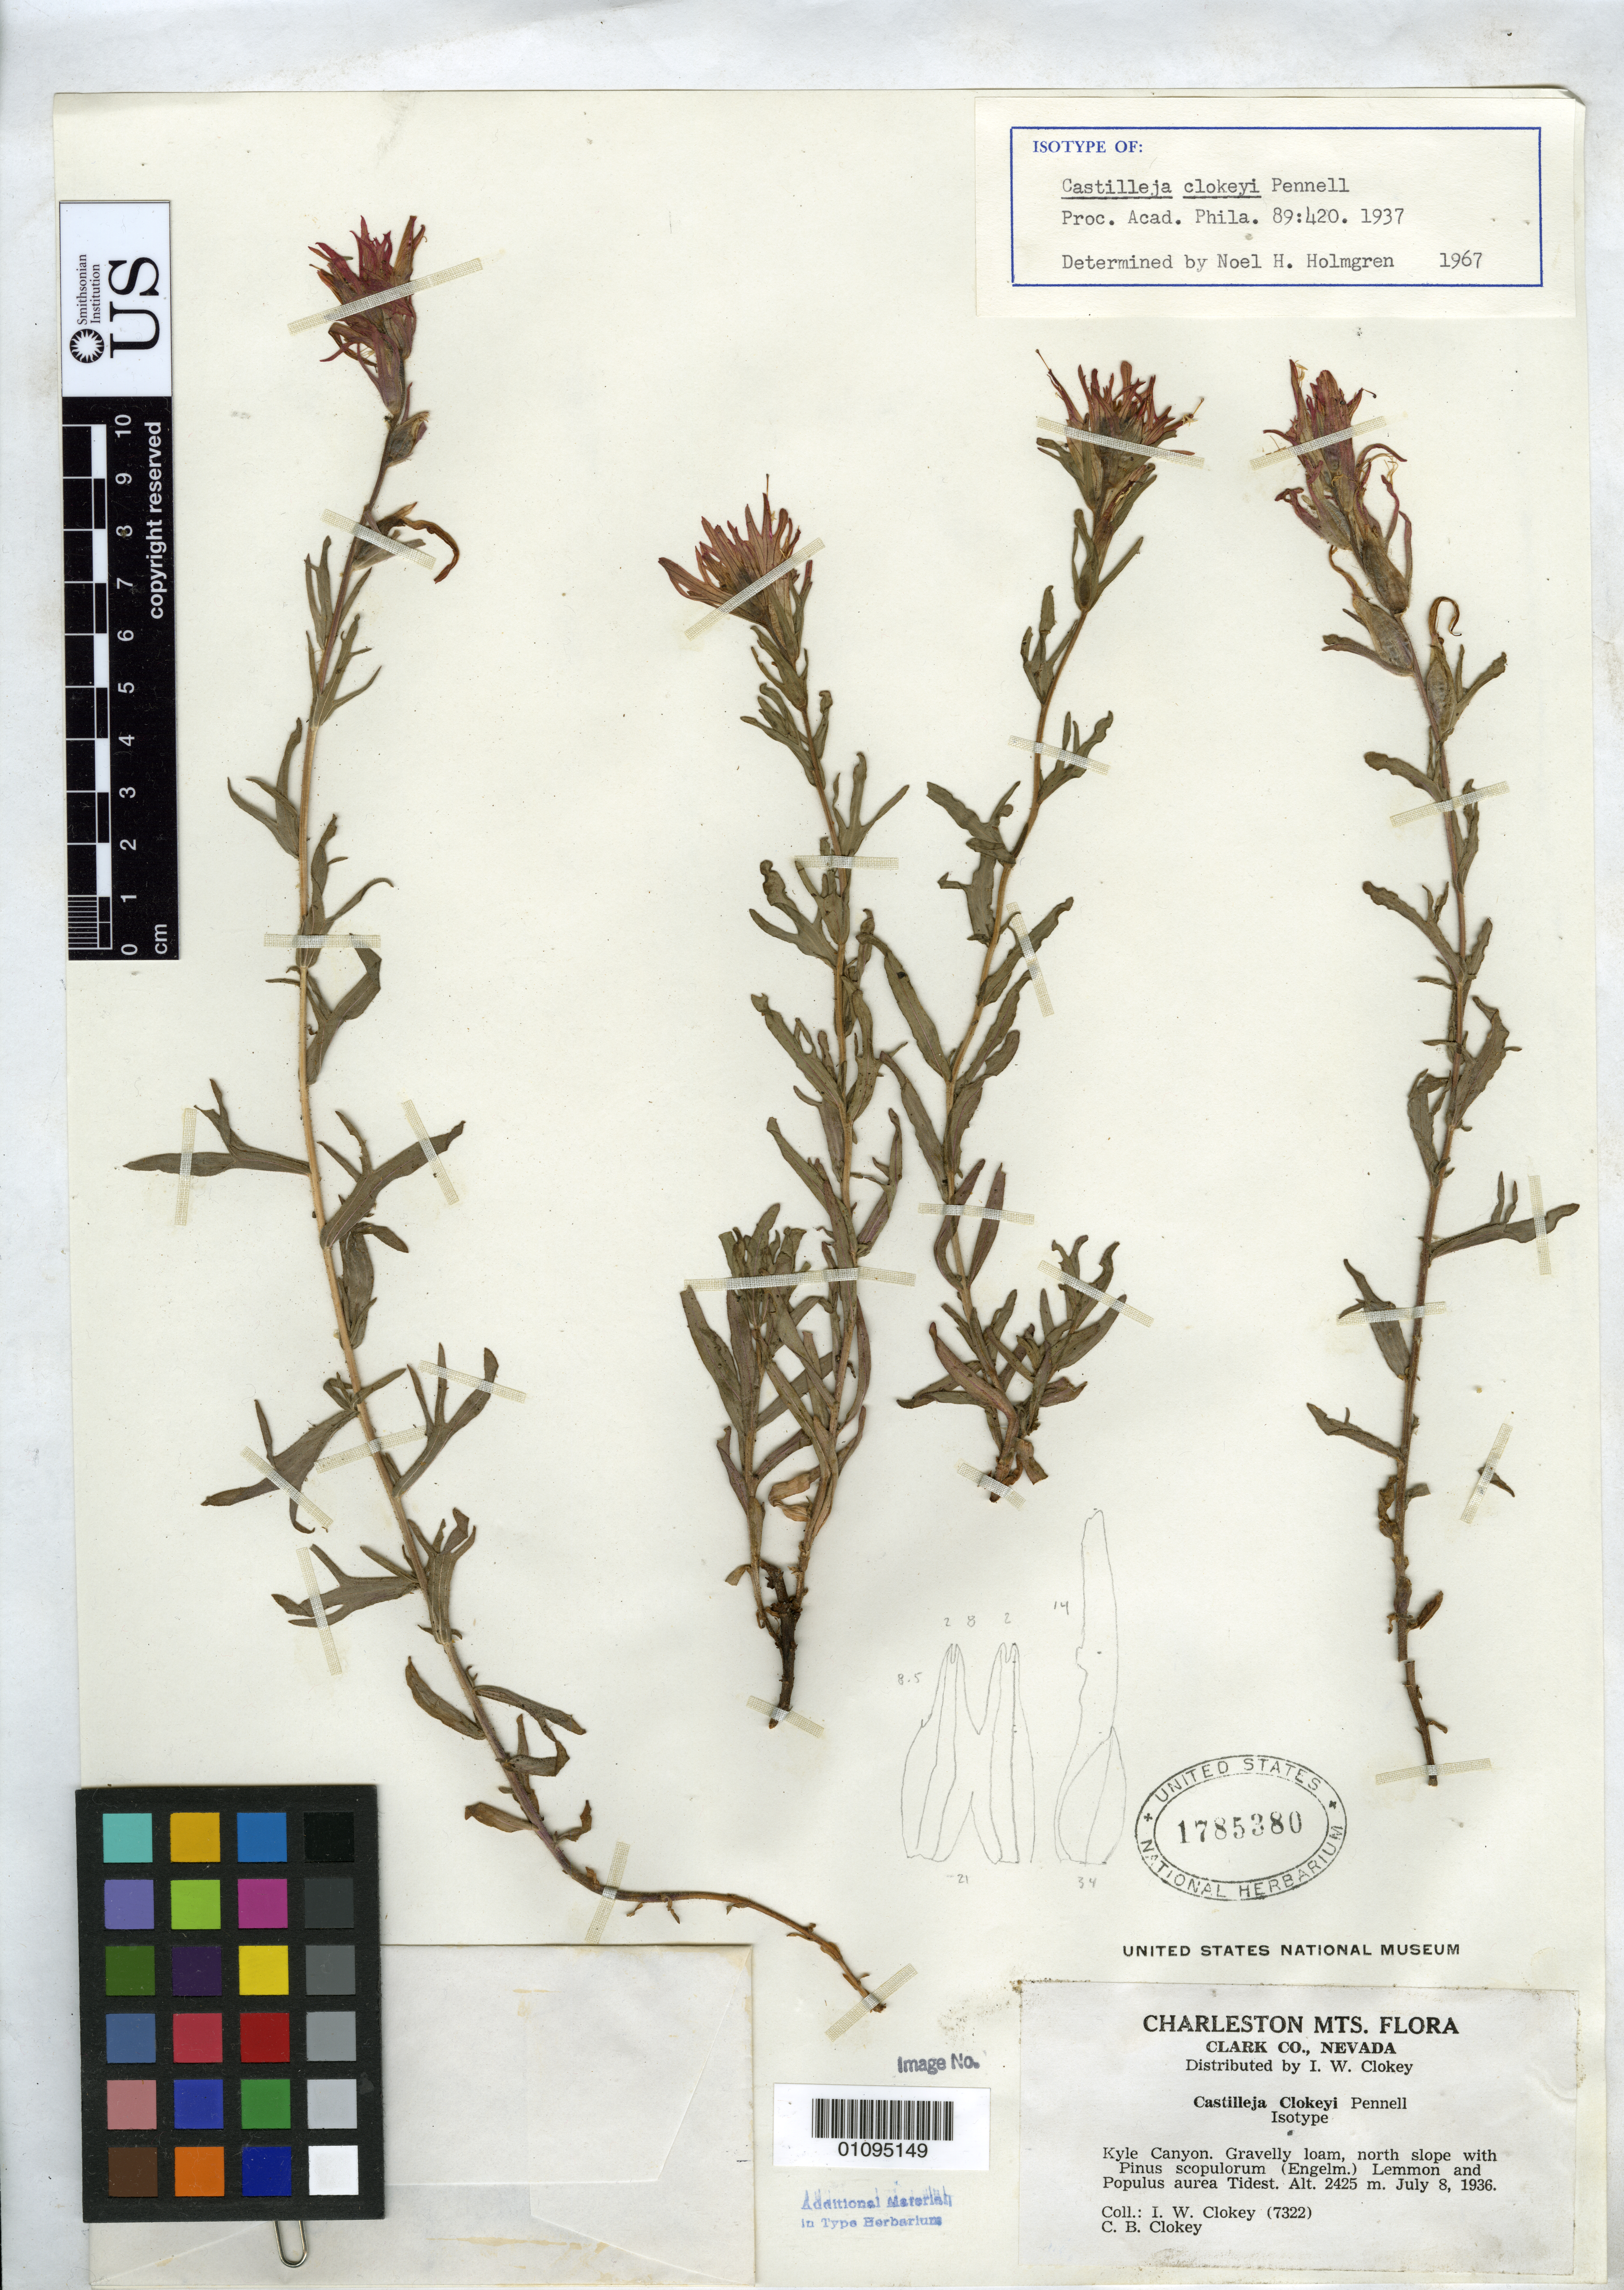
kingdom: Plantae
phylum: Tracheophyta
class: Magnoliopsida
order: Lamiales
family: Orobanchaceae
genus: Castilleja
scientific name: Castilleja clokeyi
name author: Pennell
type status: Isotype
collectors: I. W. Clokey & C. Clokey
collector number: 7322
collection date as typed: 08 Jul 1936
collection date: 1936-07-08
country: United States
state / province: Nevada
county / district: Clark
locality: Kyle Canyon, N slope.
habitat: Gravelly loam, north slope with Pinus Scopulorum (Engelm.) Lemmon and Populus aurea Tidest.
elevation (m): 2425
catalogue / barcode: US 1785380